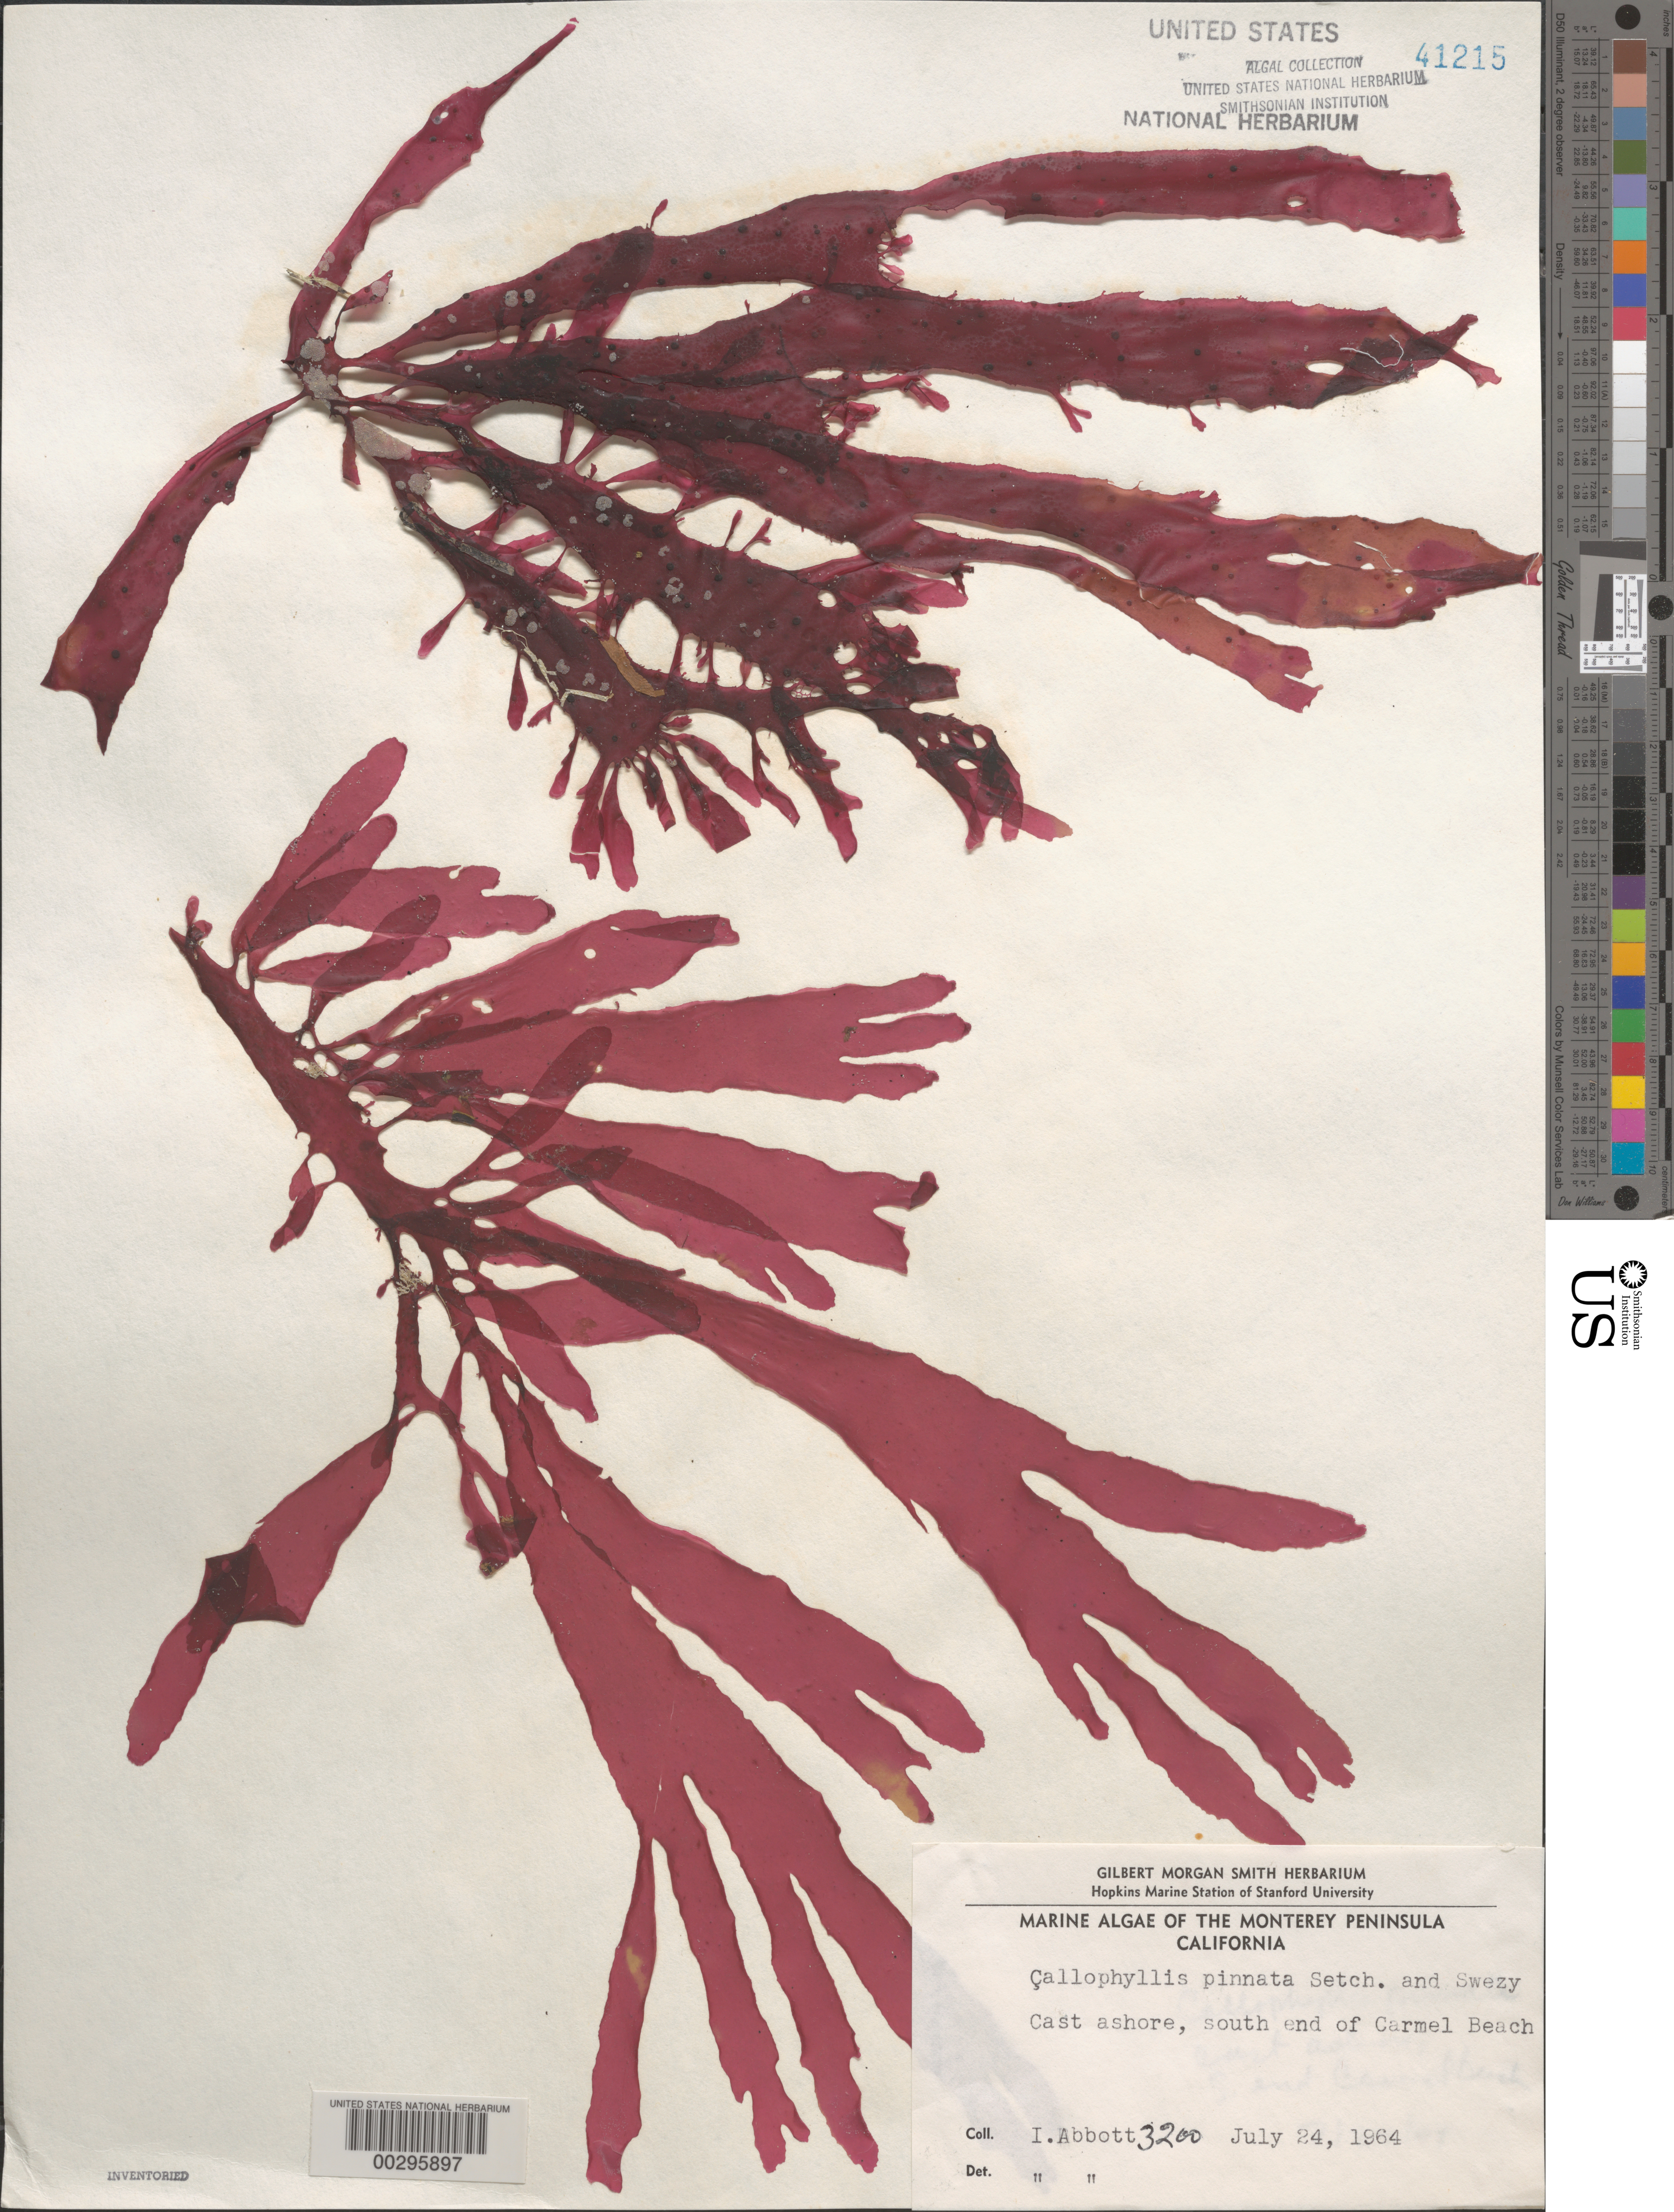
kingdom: Plantae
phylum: Rhodophyta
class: Florideophyceae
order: Gigartinales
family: Kallymeniaceae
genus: Callophyllis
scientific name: Callophyllis pinnata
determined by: Abbott, Isabella A.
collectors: I. A. Abbott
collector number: IAA 3200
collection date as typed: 24 Jul 1964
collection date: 1964-07-24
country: United States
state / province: California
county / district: Monterey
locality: Carmel Beach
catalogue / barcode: US 41215